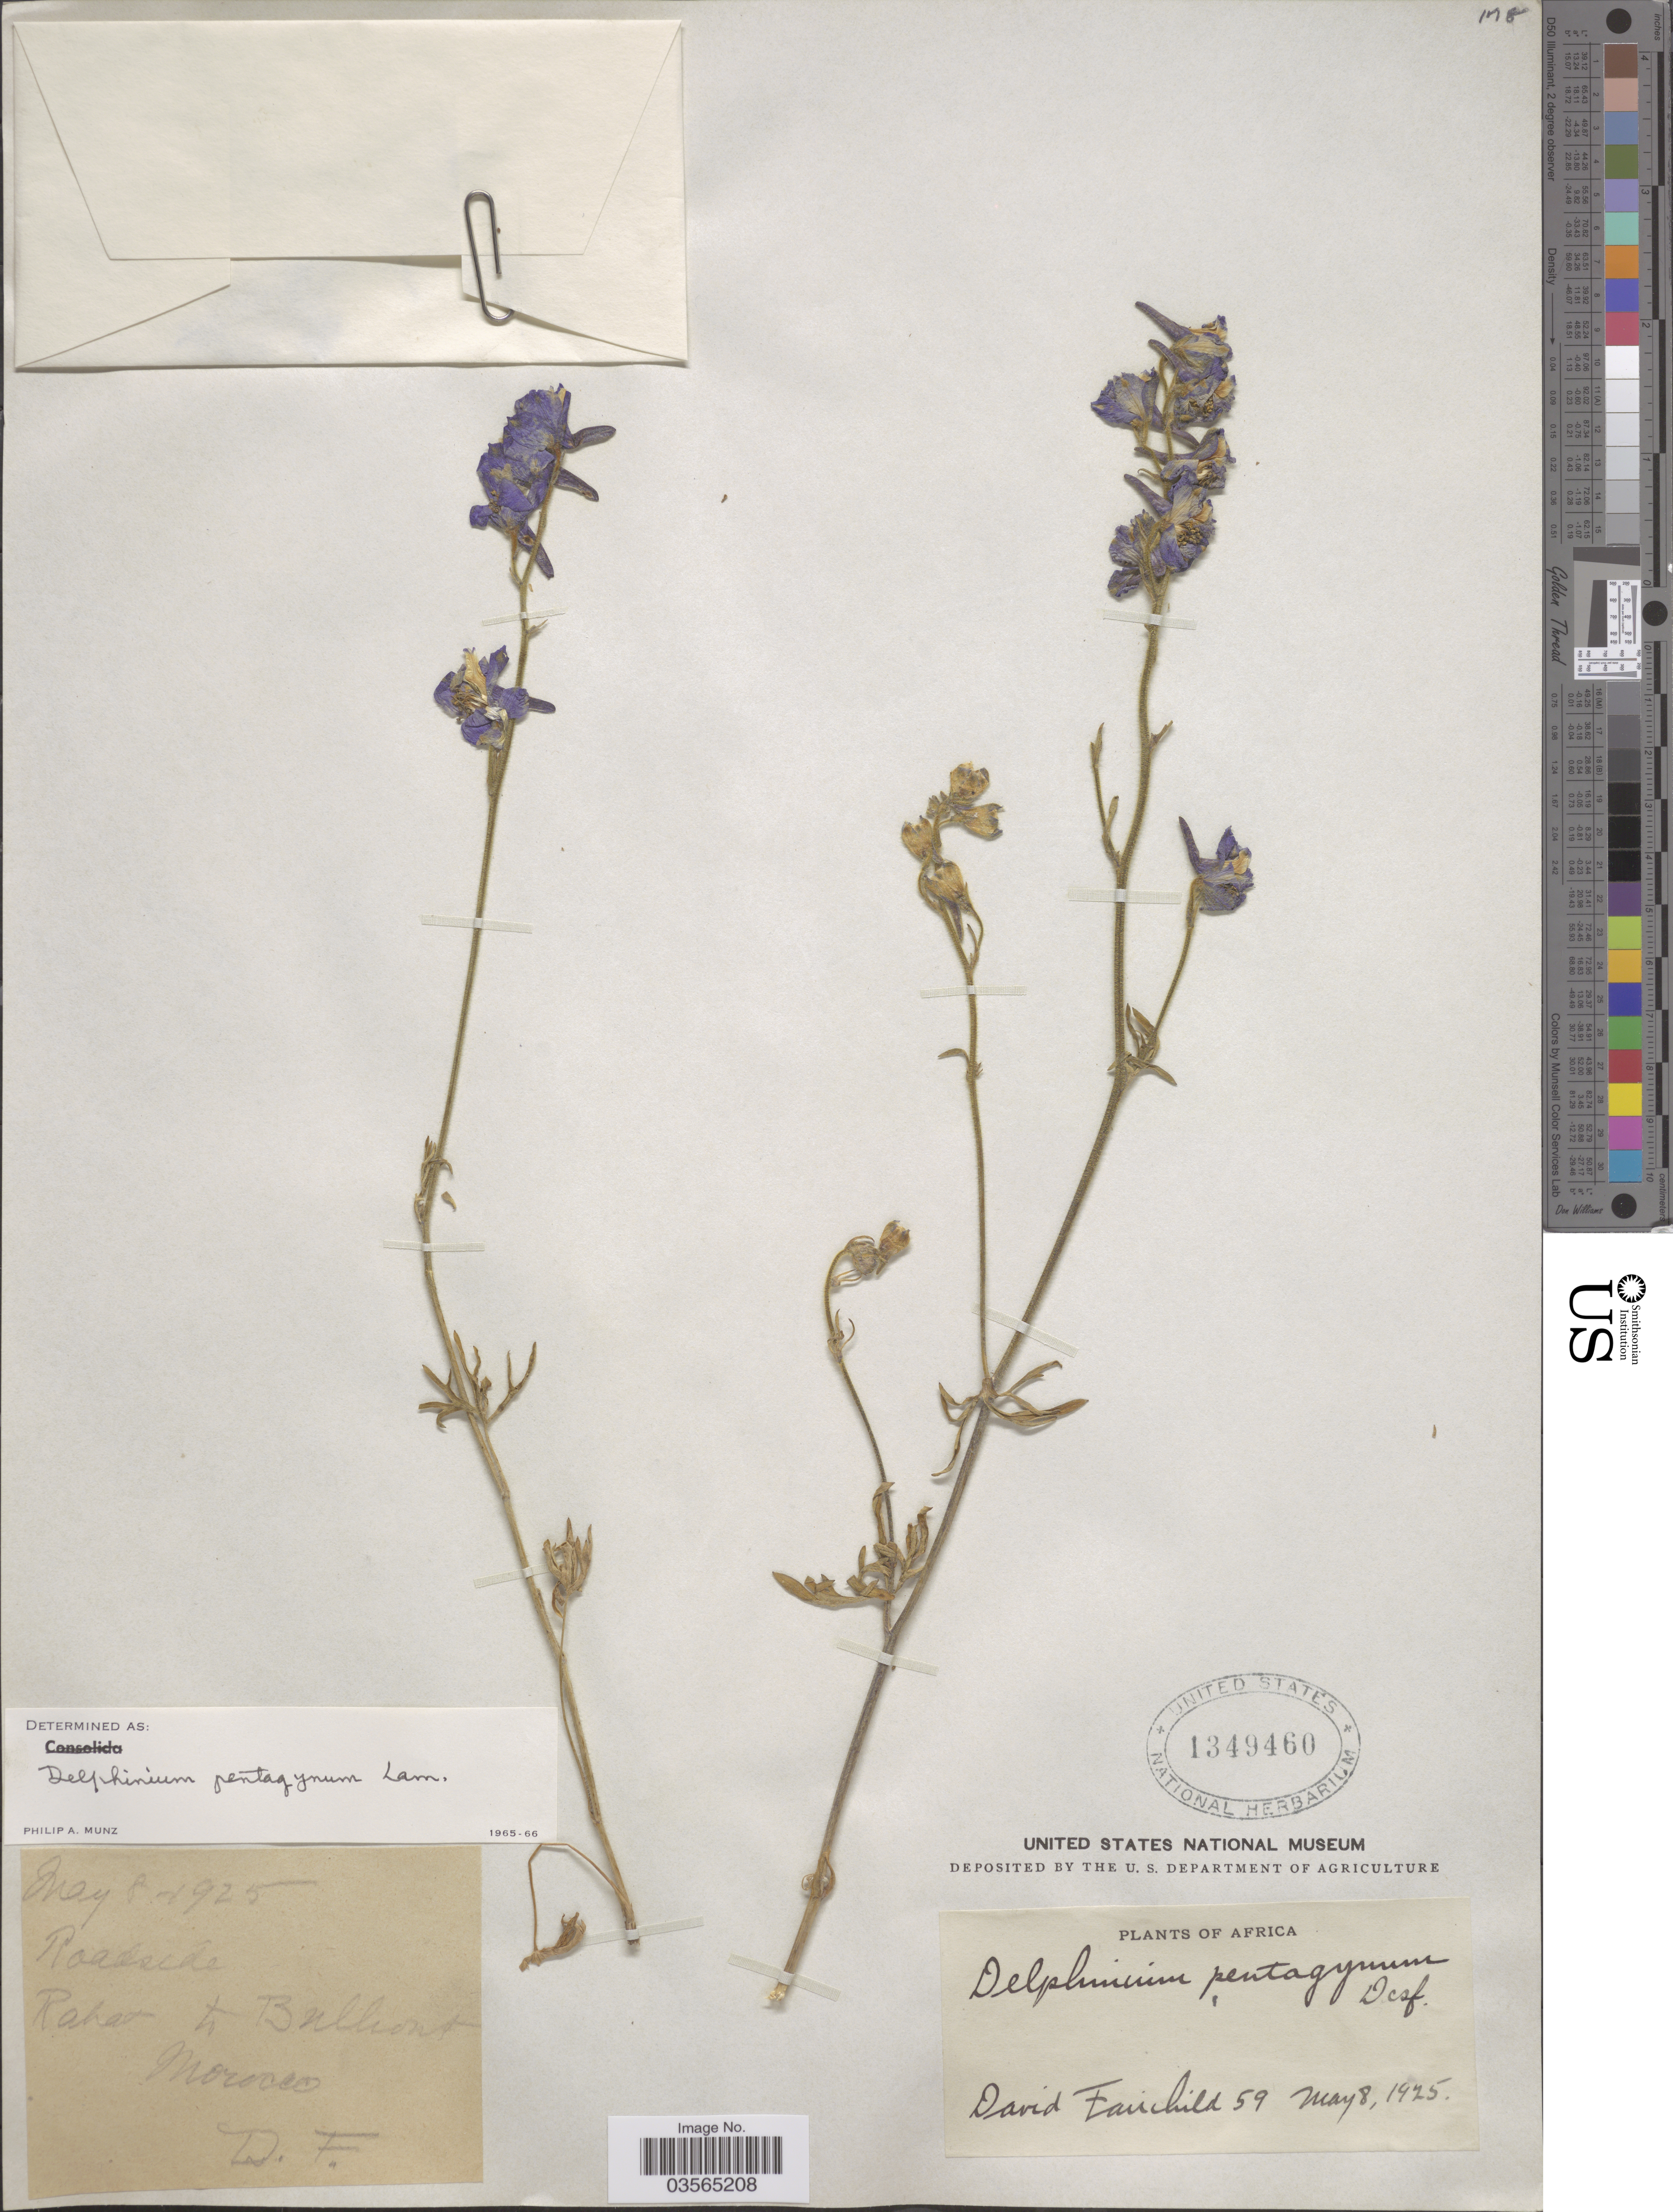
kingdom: Plantae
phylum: Tracheophyta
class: Magnoliopsida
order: Ranunculales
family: Ranunculaceae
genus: Delphinium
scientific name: Delphinium pentagynum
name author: Lam.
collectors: D. Fairchild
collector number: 59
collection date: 1925-05-08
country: Morocco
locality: Roadside Rabat to Bulliont [interpreted].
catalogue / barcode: US 1349460